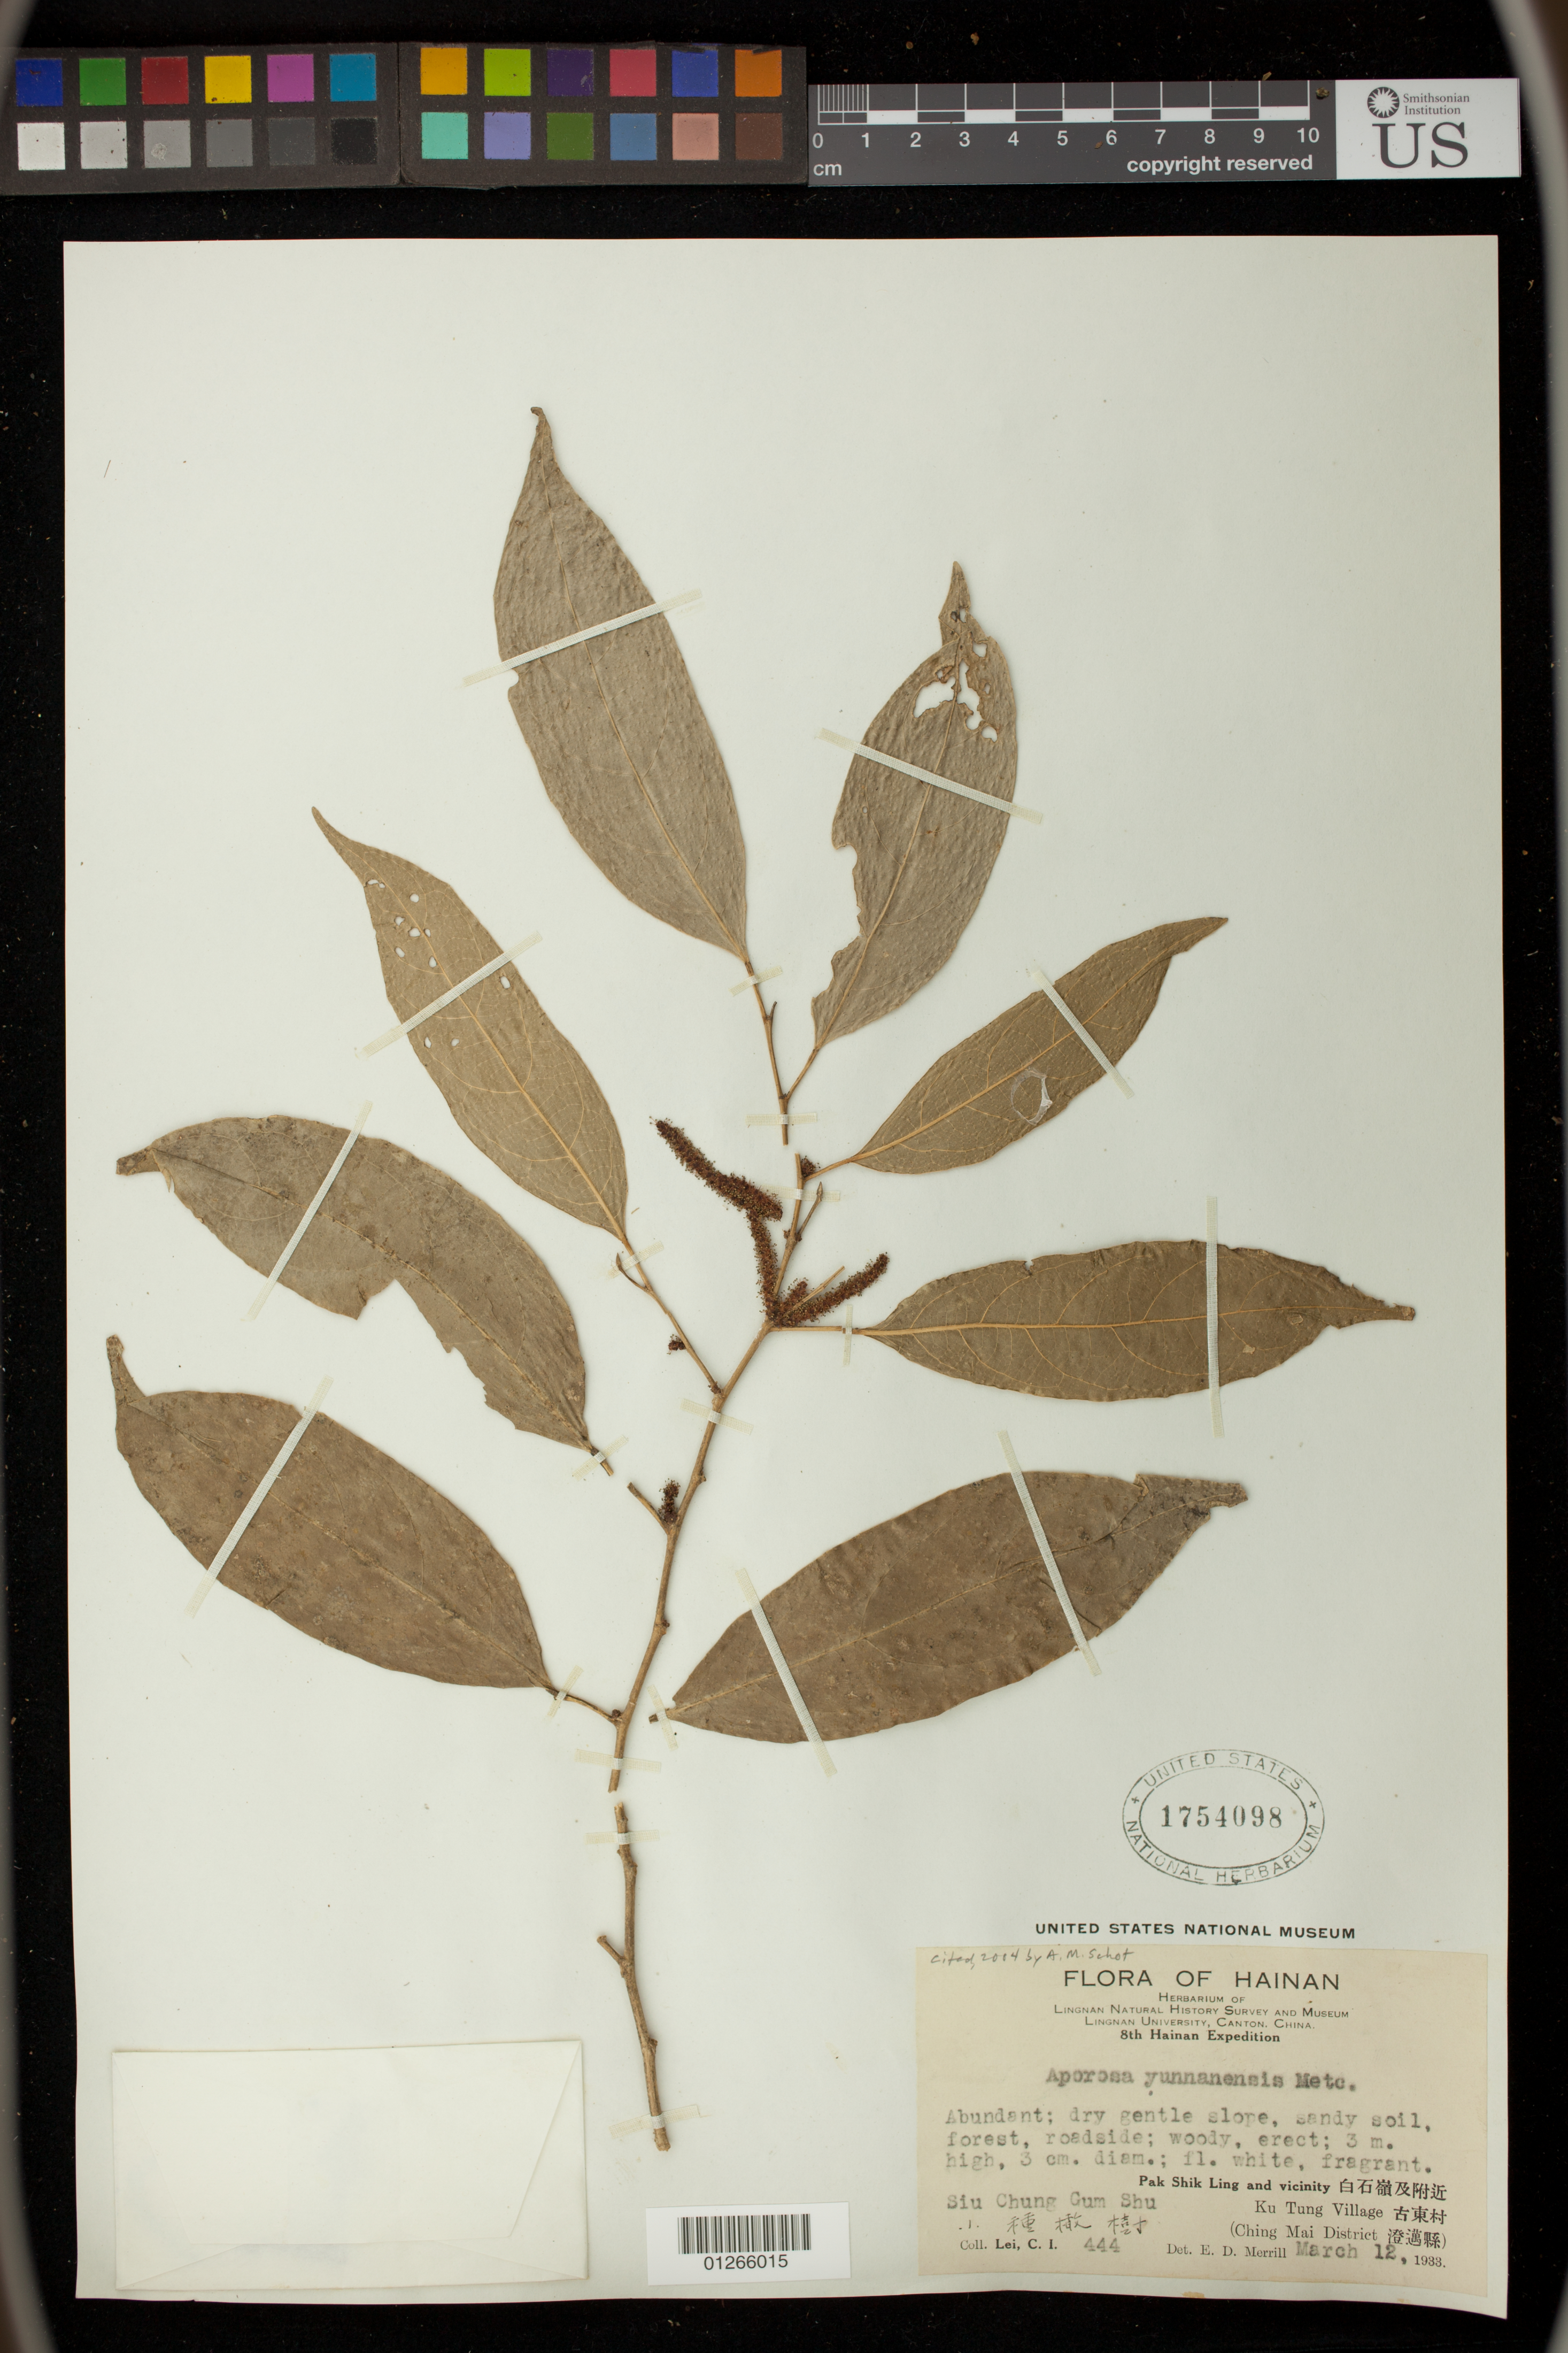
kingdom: Plantae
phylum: Tracheophyta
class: Magnoliopsida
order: Malpighiales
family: Phyllanthaceae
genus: Aporosa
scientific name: Aporosa yunnanensis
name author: (Pax & K. Hoffm.) F.P. Metcalf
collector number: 444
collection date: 1933-03-12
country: China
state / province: Hainan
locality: Pak Shik Ling and vicinity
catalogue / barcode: US 1754098